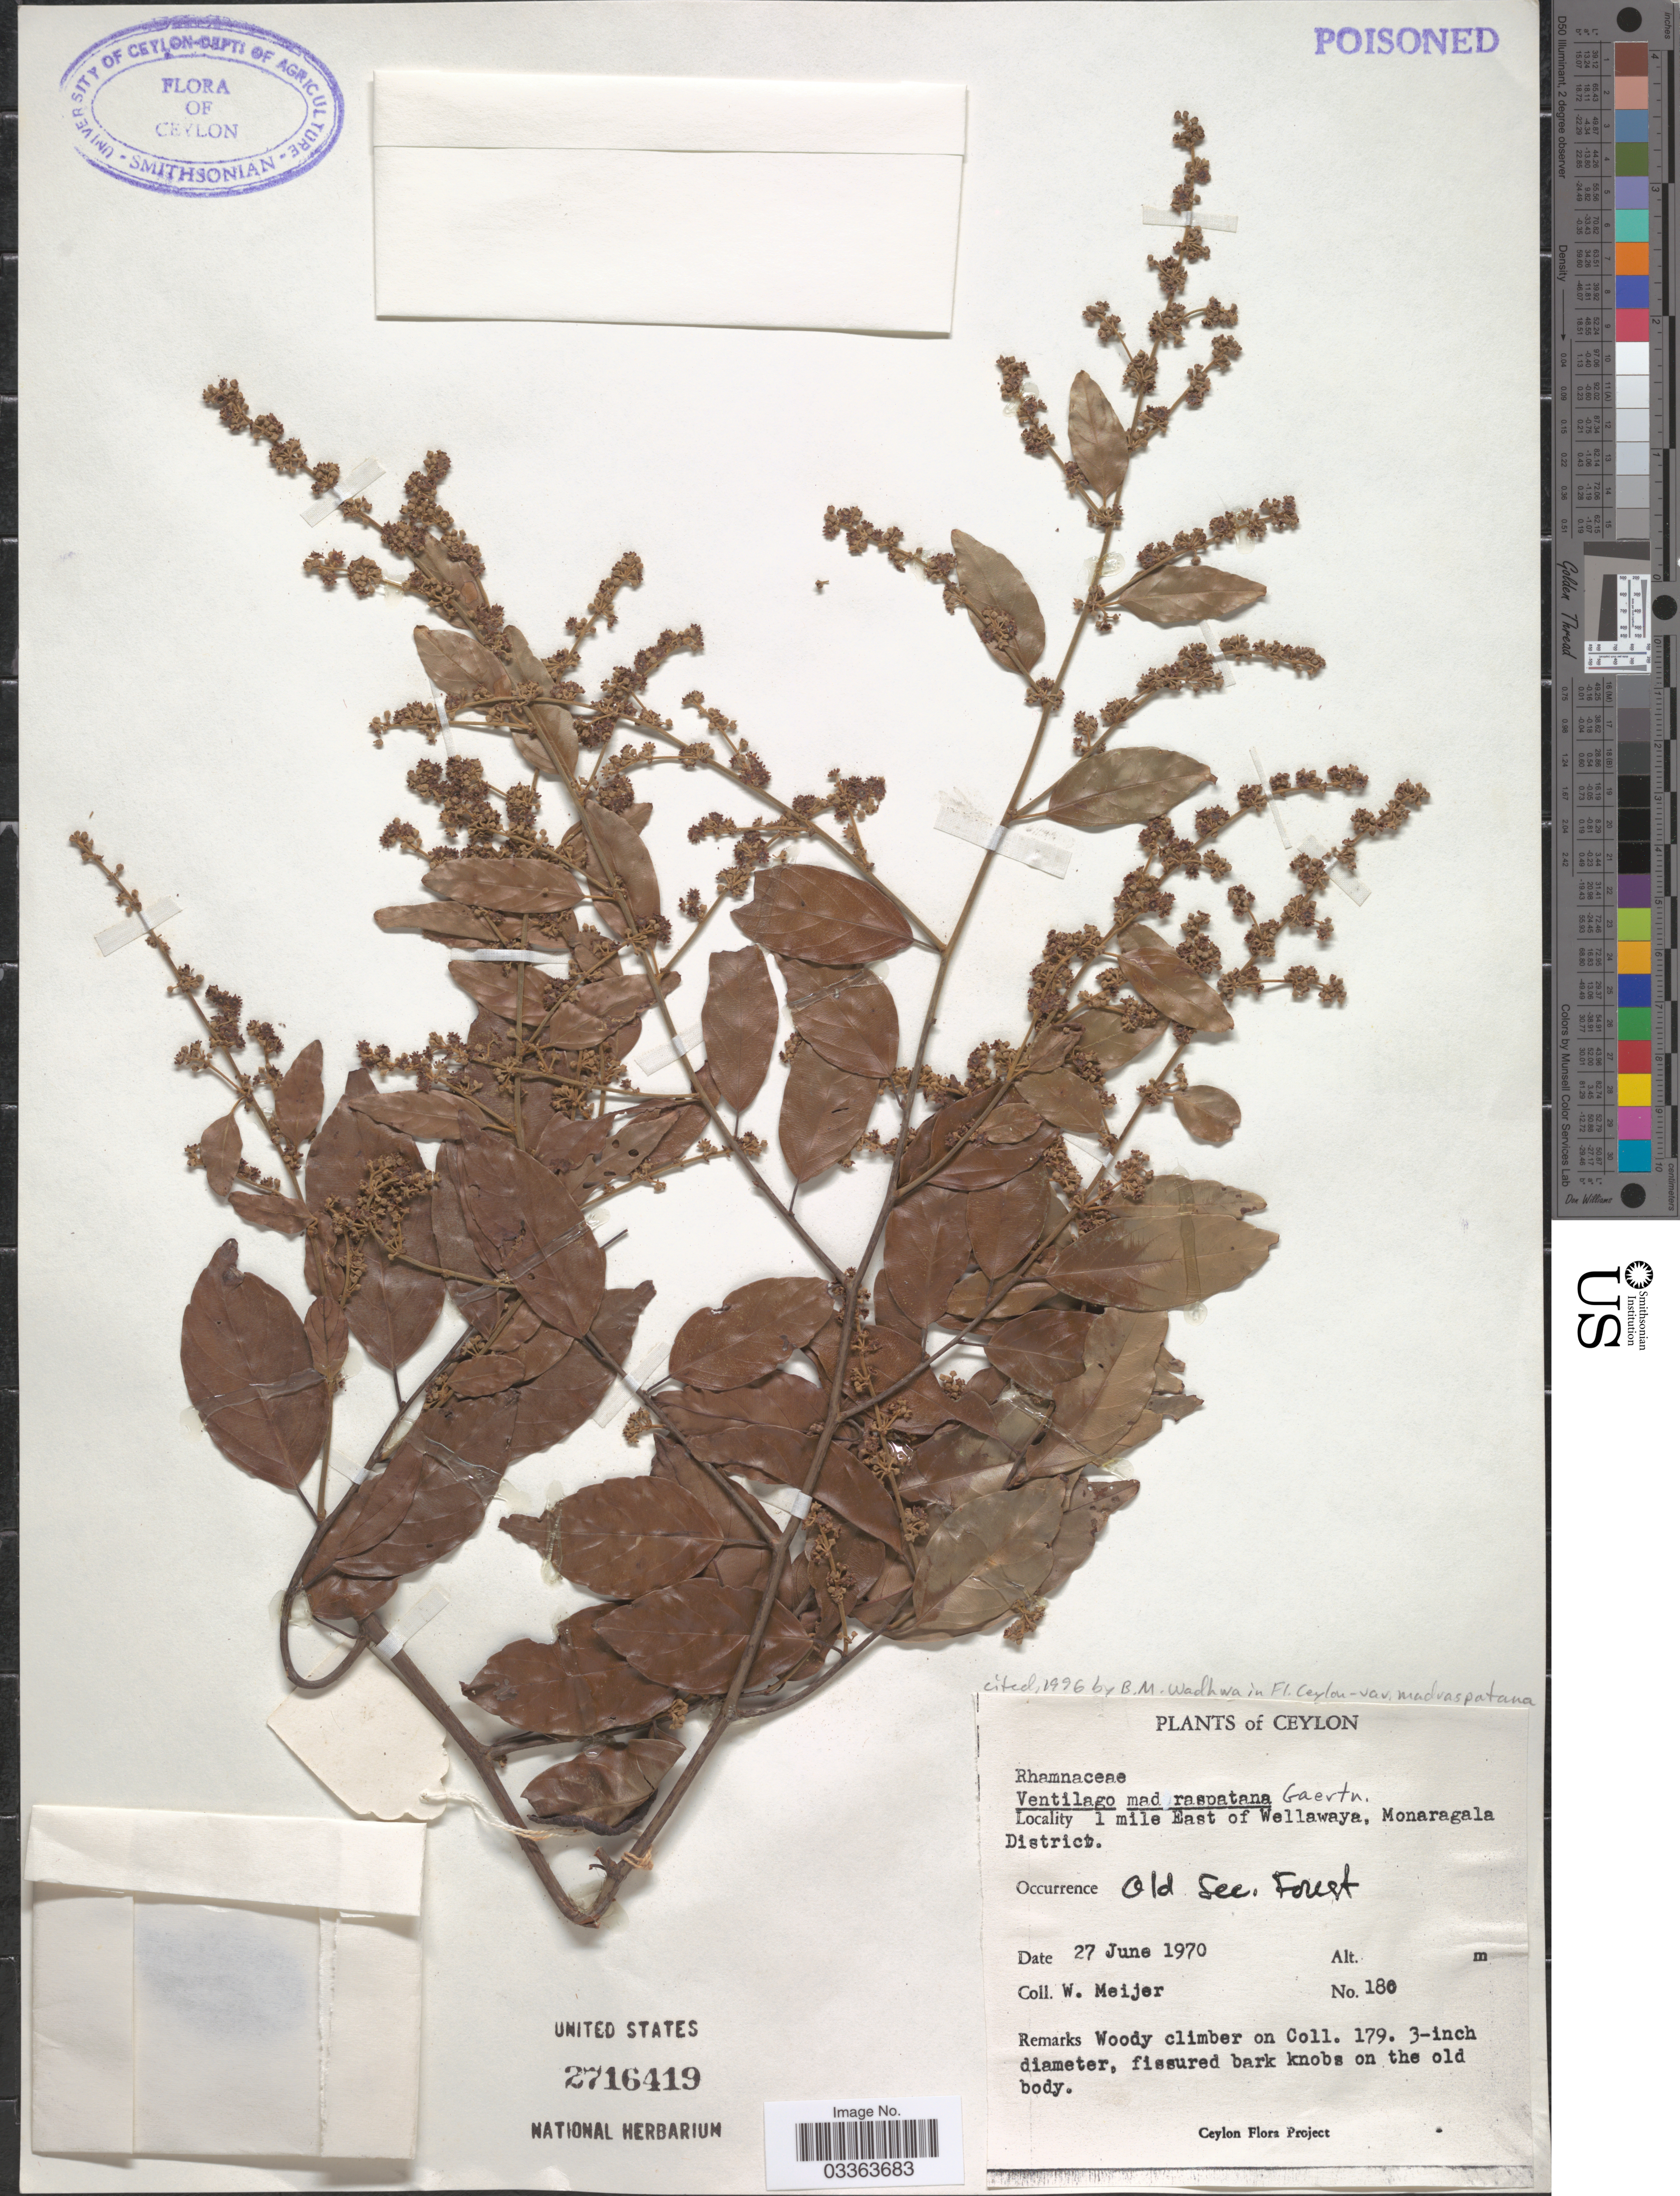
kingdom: Plantae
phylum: Tracheophyta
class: Magnoliopsida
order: Rosales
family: Rhamnaceae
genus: Ventilago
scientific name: Ventilago madraspatana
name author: Gaertn.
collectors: W. Meijer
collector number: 180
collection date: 1970-06-27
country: Sri Lanka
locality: Ceylon. 1 mile East of Wellawaya, Monaragala District. Old Sec. Forest.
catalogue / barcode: US 2716419